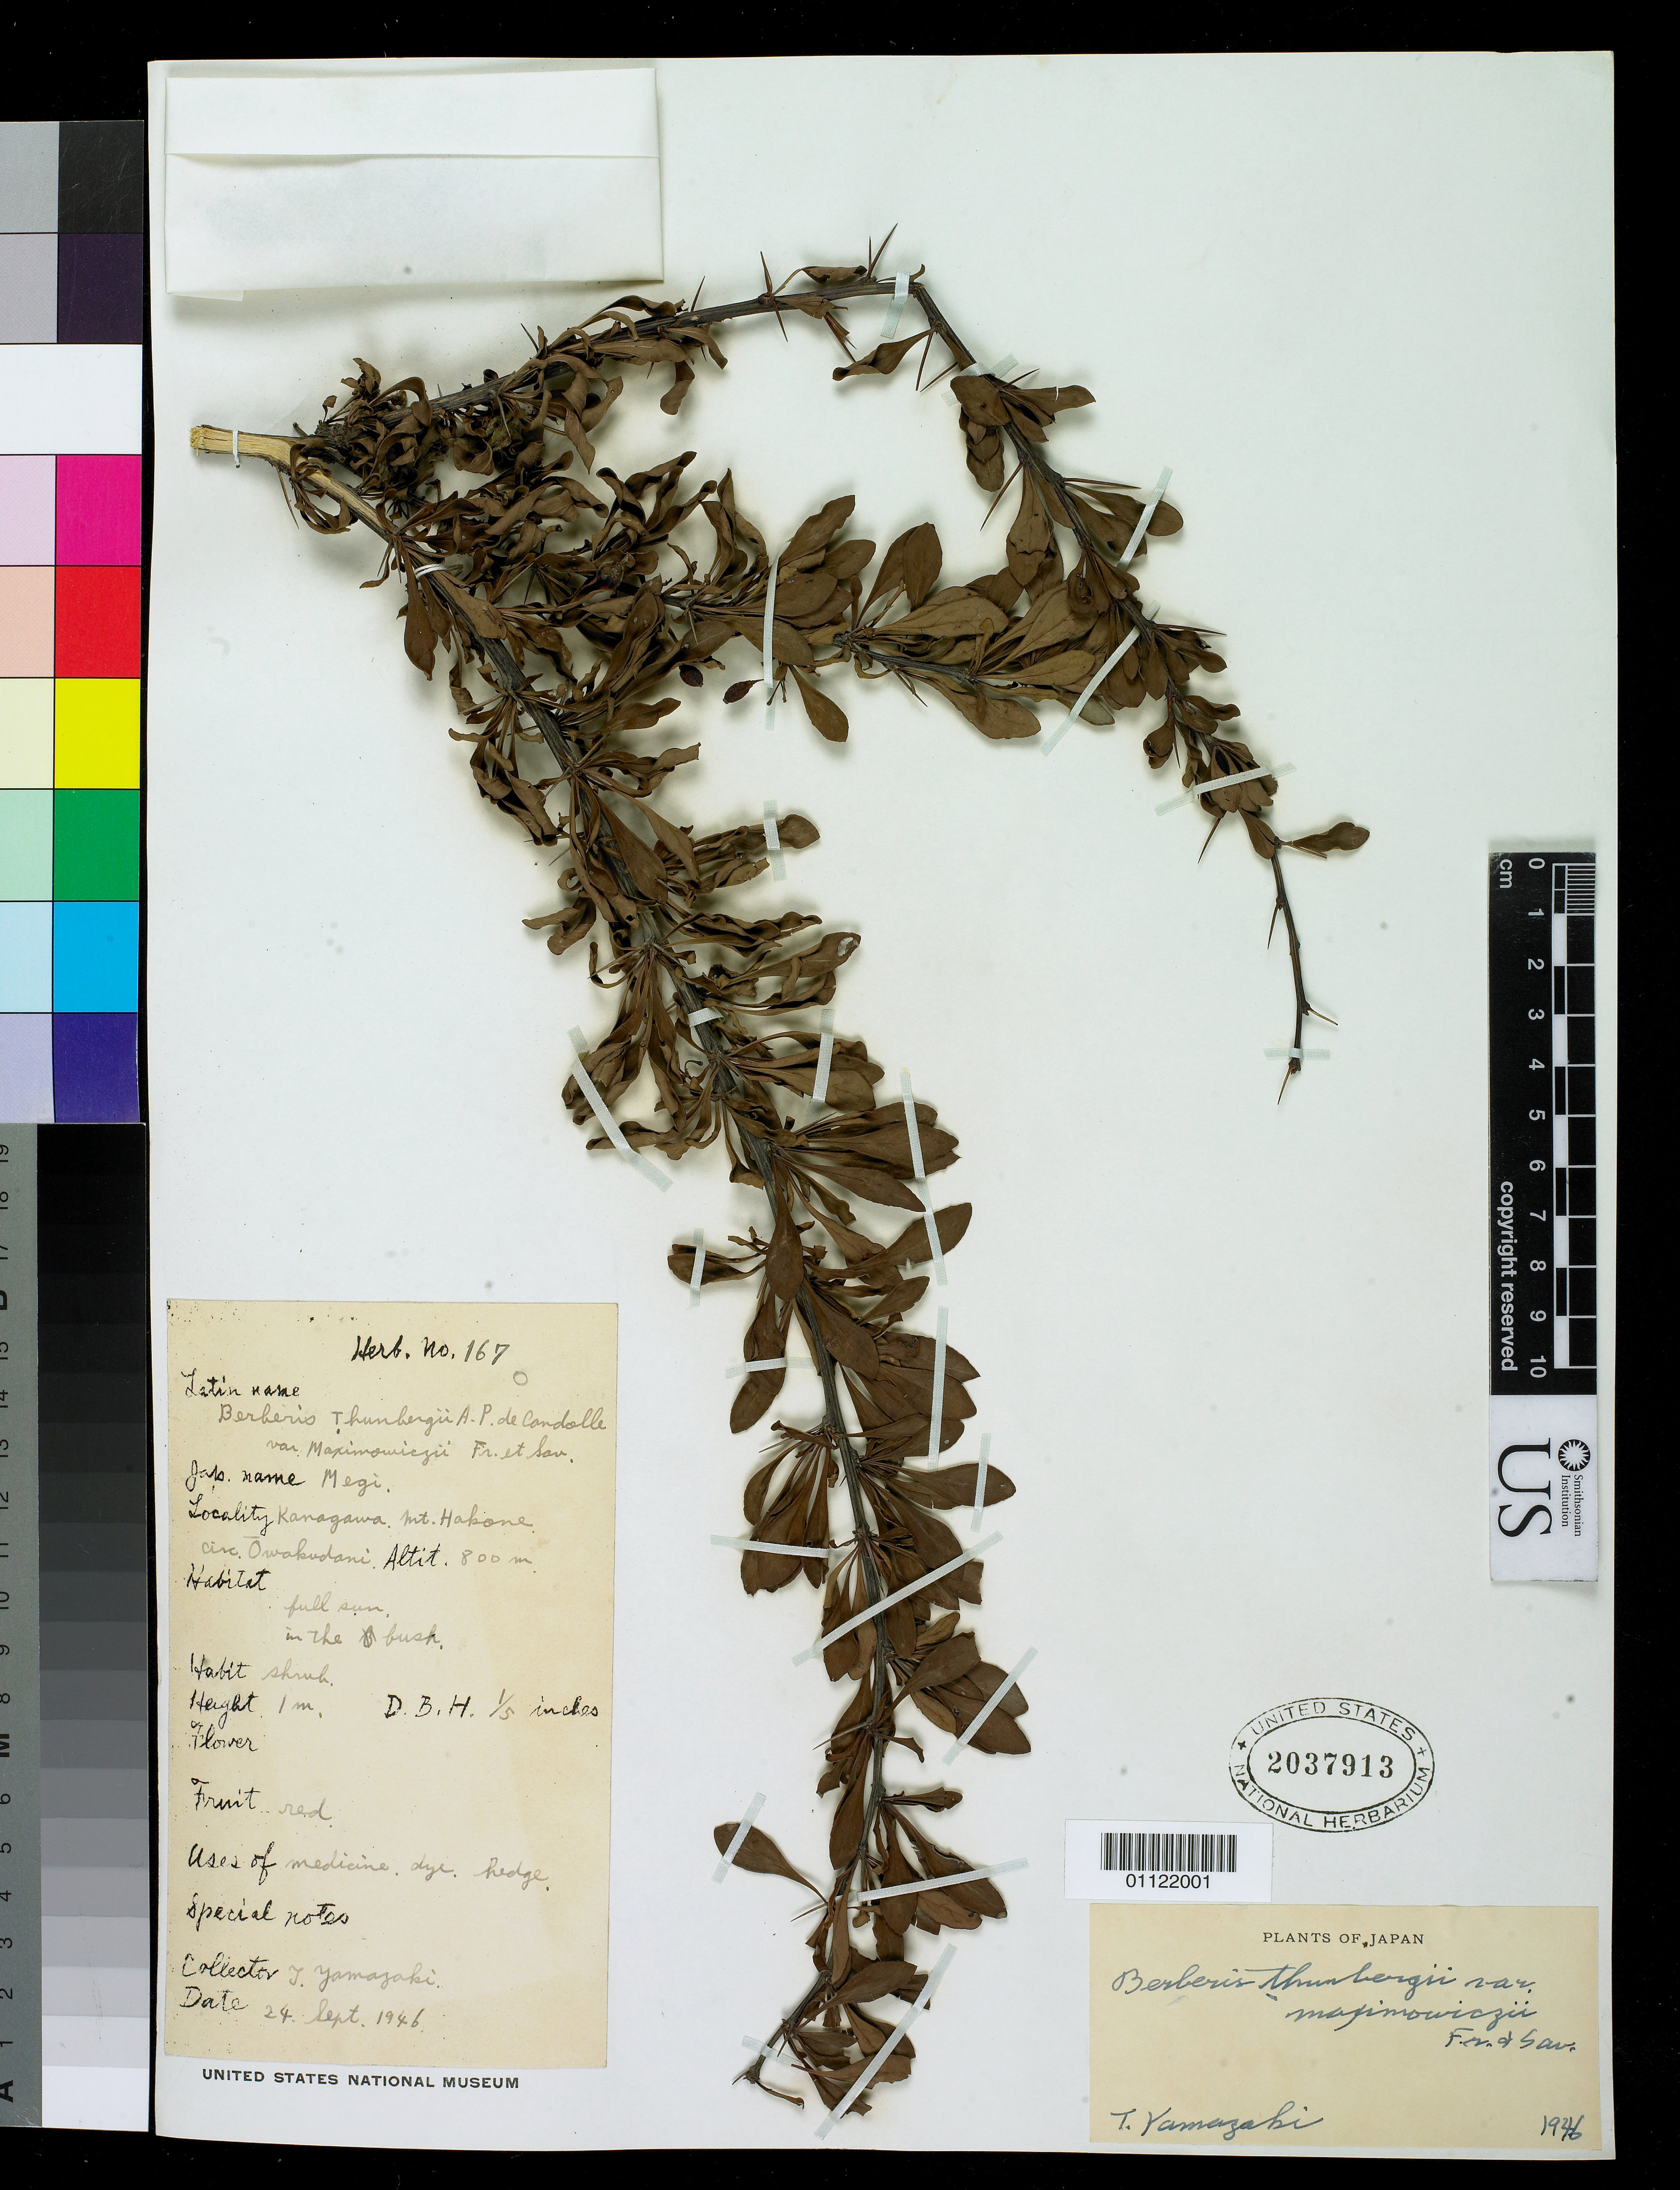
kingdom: Plantae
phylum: Tracheophyta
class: Magnoliopsida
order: Ranunculales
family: Berberidaceae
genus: Berberis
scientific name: Berberis thunbergii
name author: DC.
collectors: T. Yamazaki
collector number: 167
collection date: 1946-09-24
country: Japan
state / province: Kanagawa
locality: Mt. Hakone, circ. Owahudoni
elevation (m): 800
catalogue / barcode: US 2037913